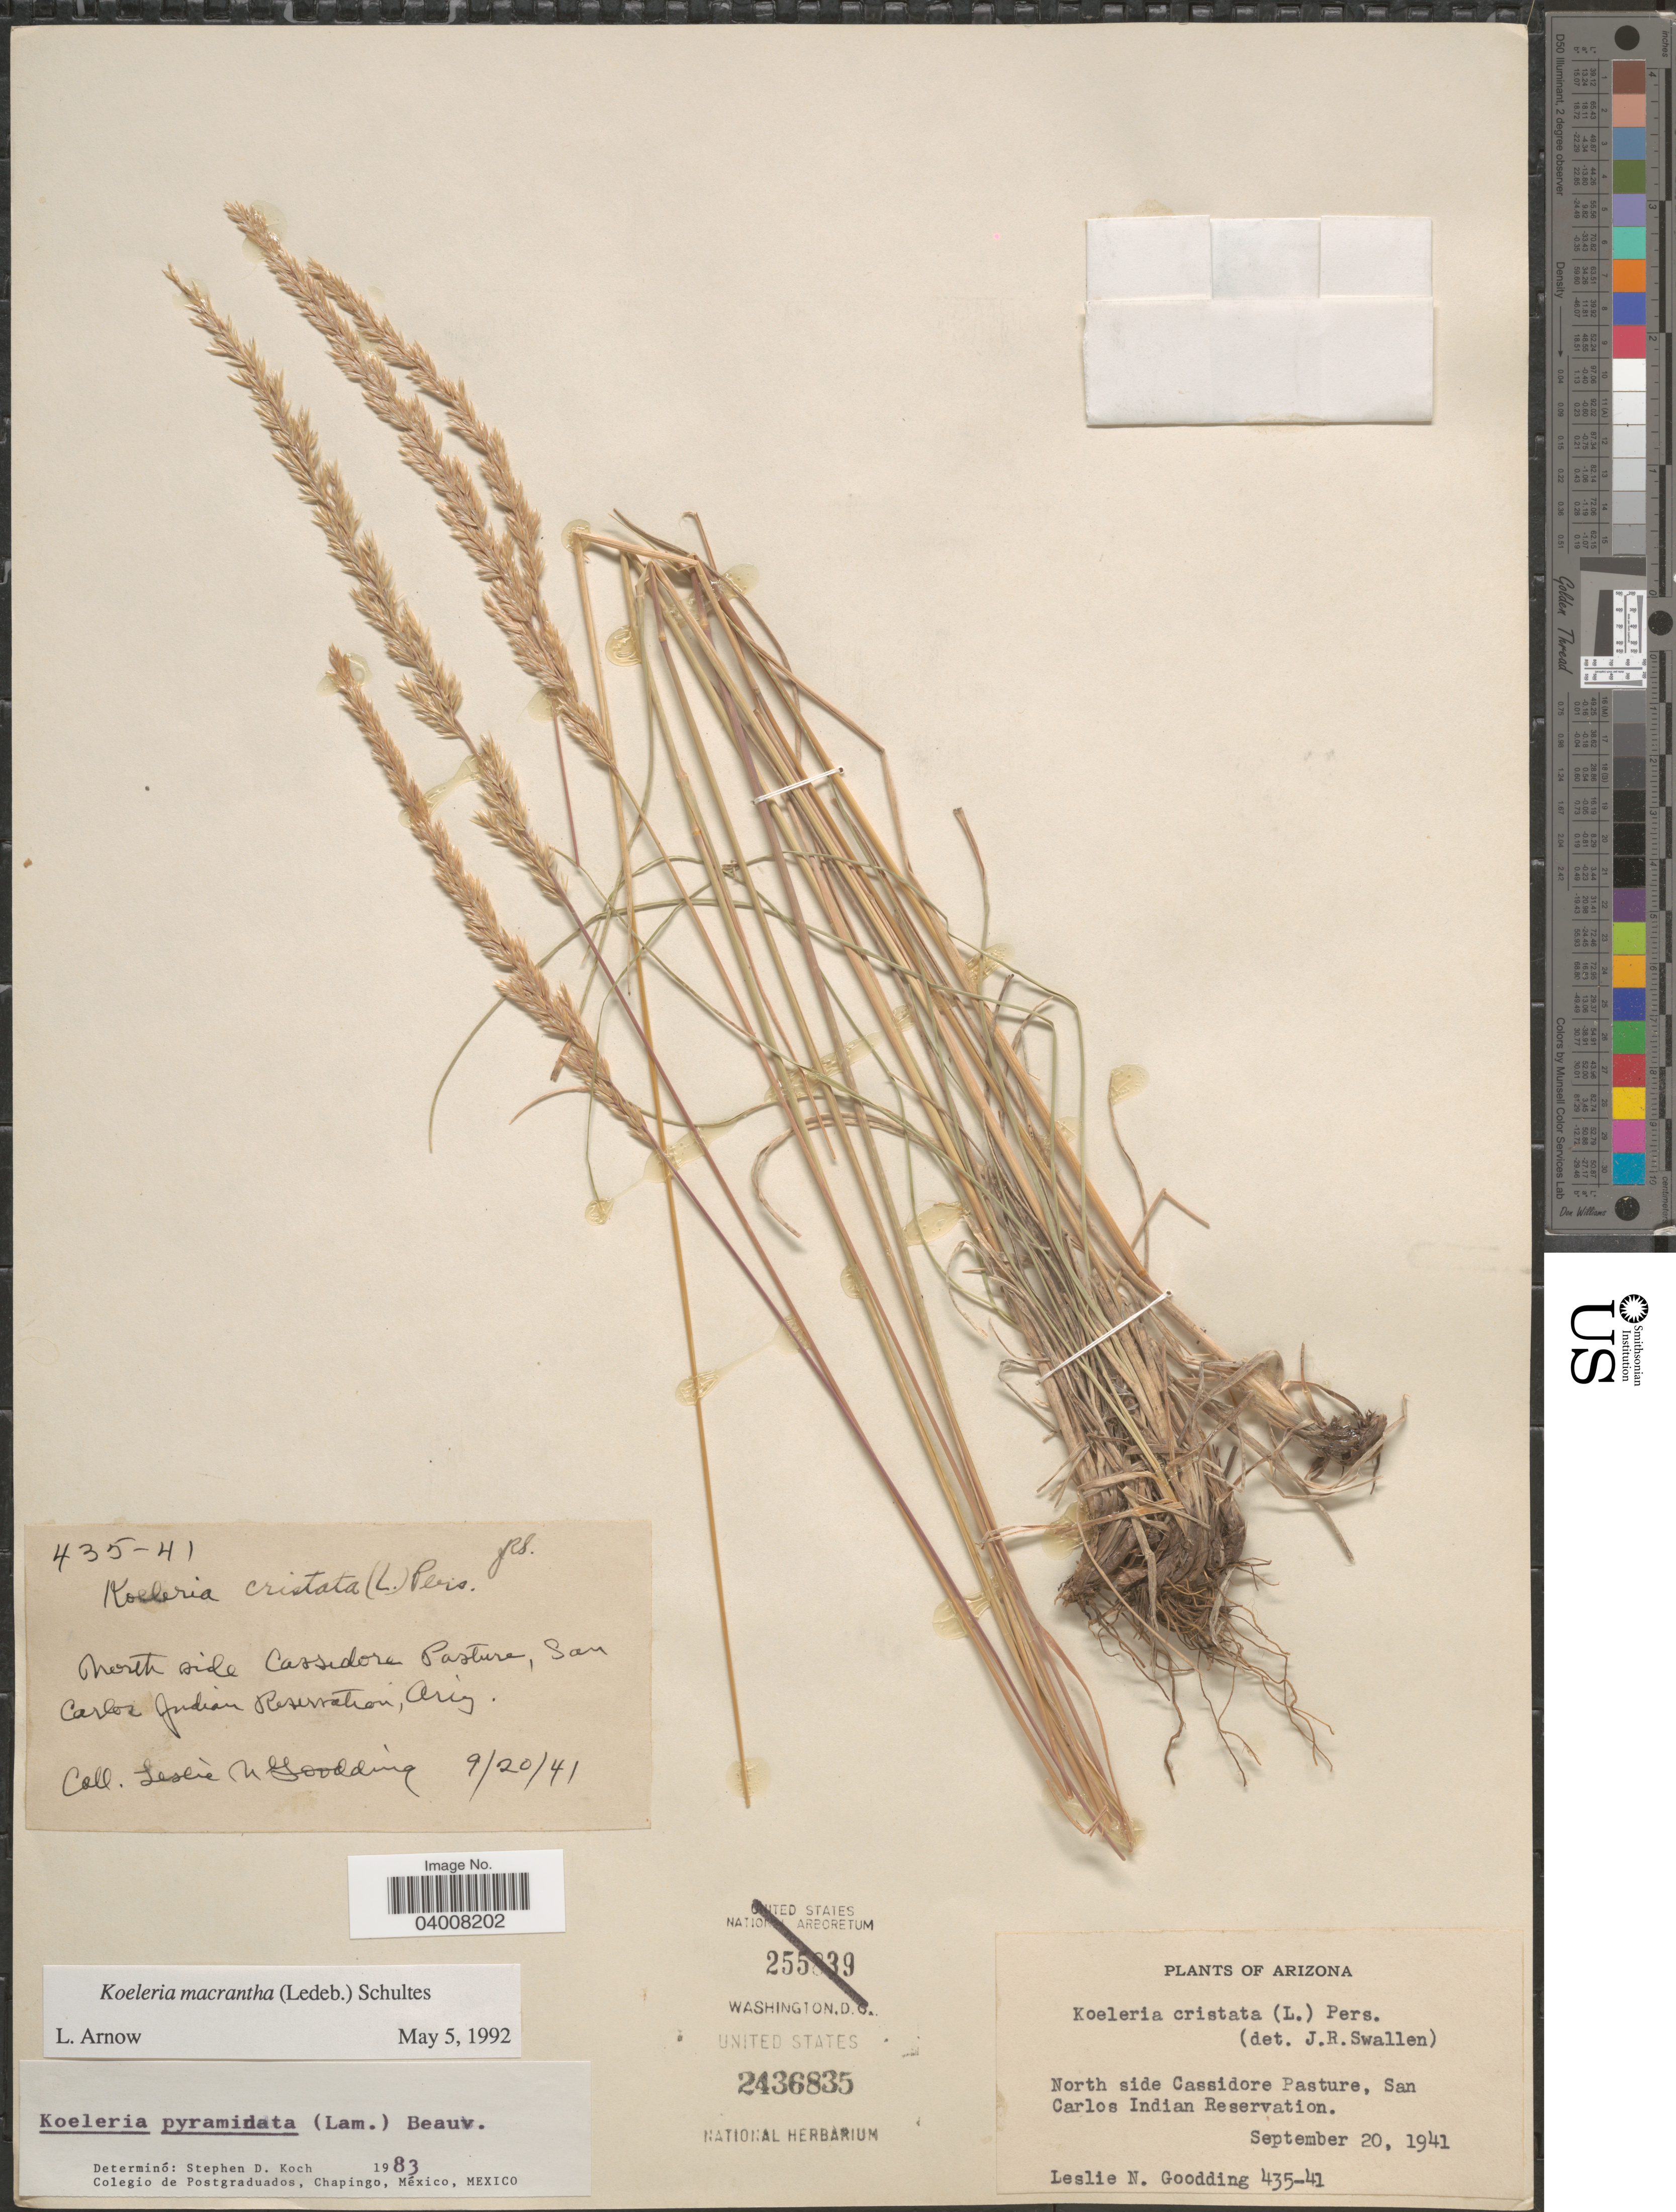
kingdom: Plantae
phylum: Tracheophyta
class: Liliopsida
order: Poales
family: Poaceae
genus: Koeleria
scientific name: Koeleria pyramidata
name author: (Lam.) P. Beauv.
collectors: L. N. Goodding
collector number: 435-41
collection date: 1941-09-20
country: United States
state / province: Arizona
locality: North side Cassidore Pasture, San Carlos Indian Reservation.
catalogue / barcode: US 2436835